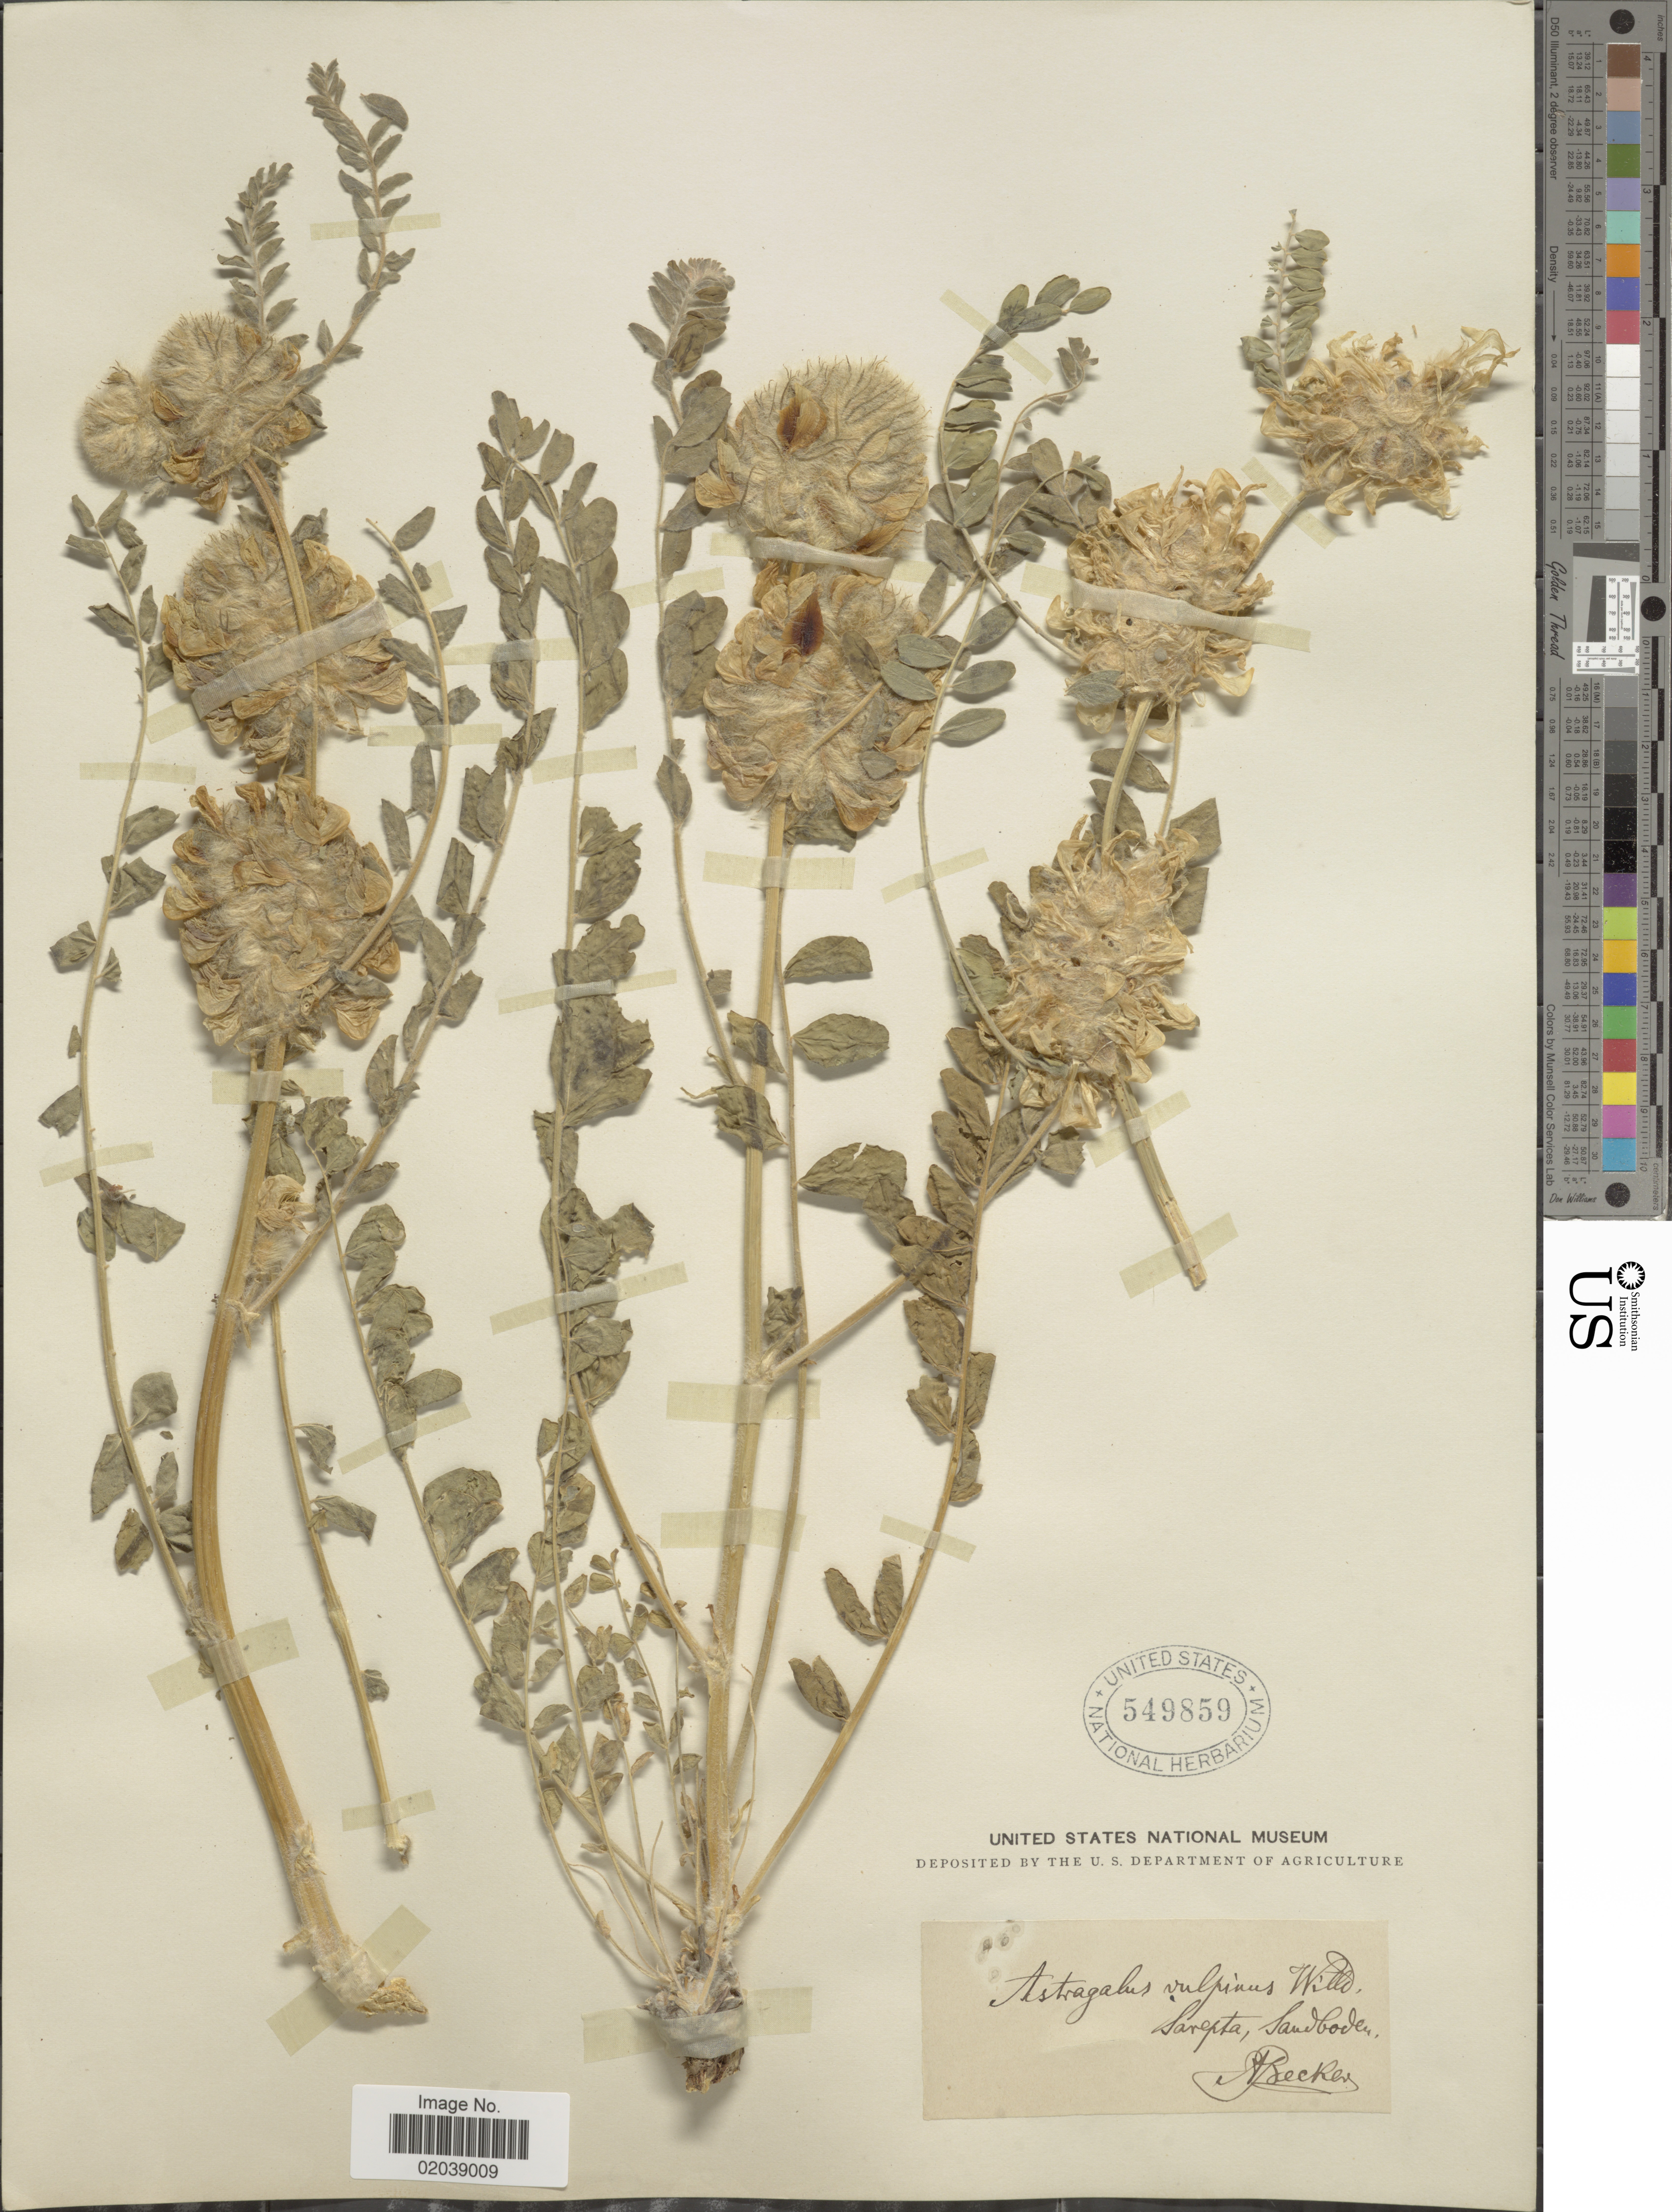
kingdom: Plantae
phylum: Tracheophyta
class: Magnoliopsida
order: Fabales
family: Fabaceae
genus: Astragalus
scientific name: Astragalus vulpinus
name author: Willd.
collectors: A. Becker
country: Russian Federation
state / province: Volgograd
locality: Sarepta, Sandboden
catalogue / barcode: US 549859